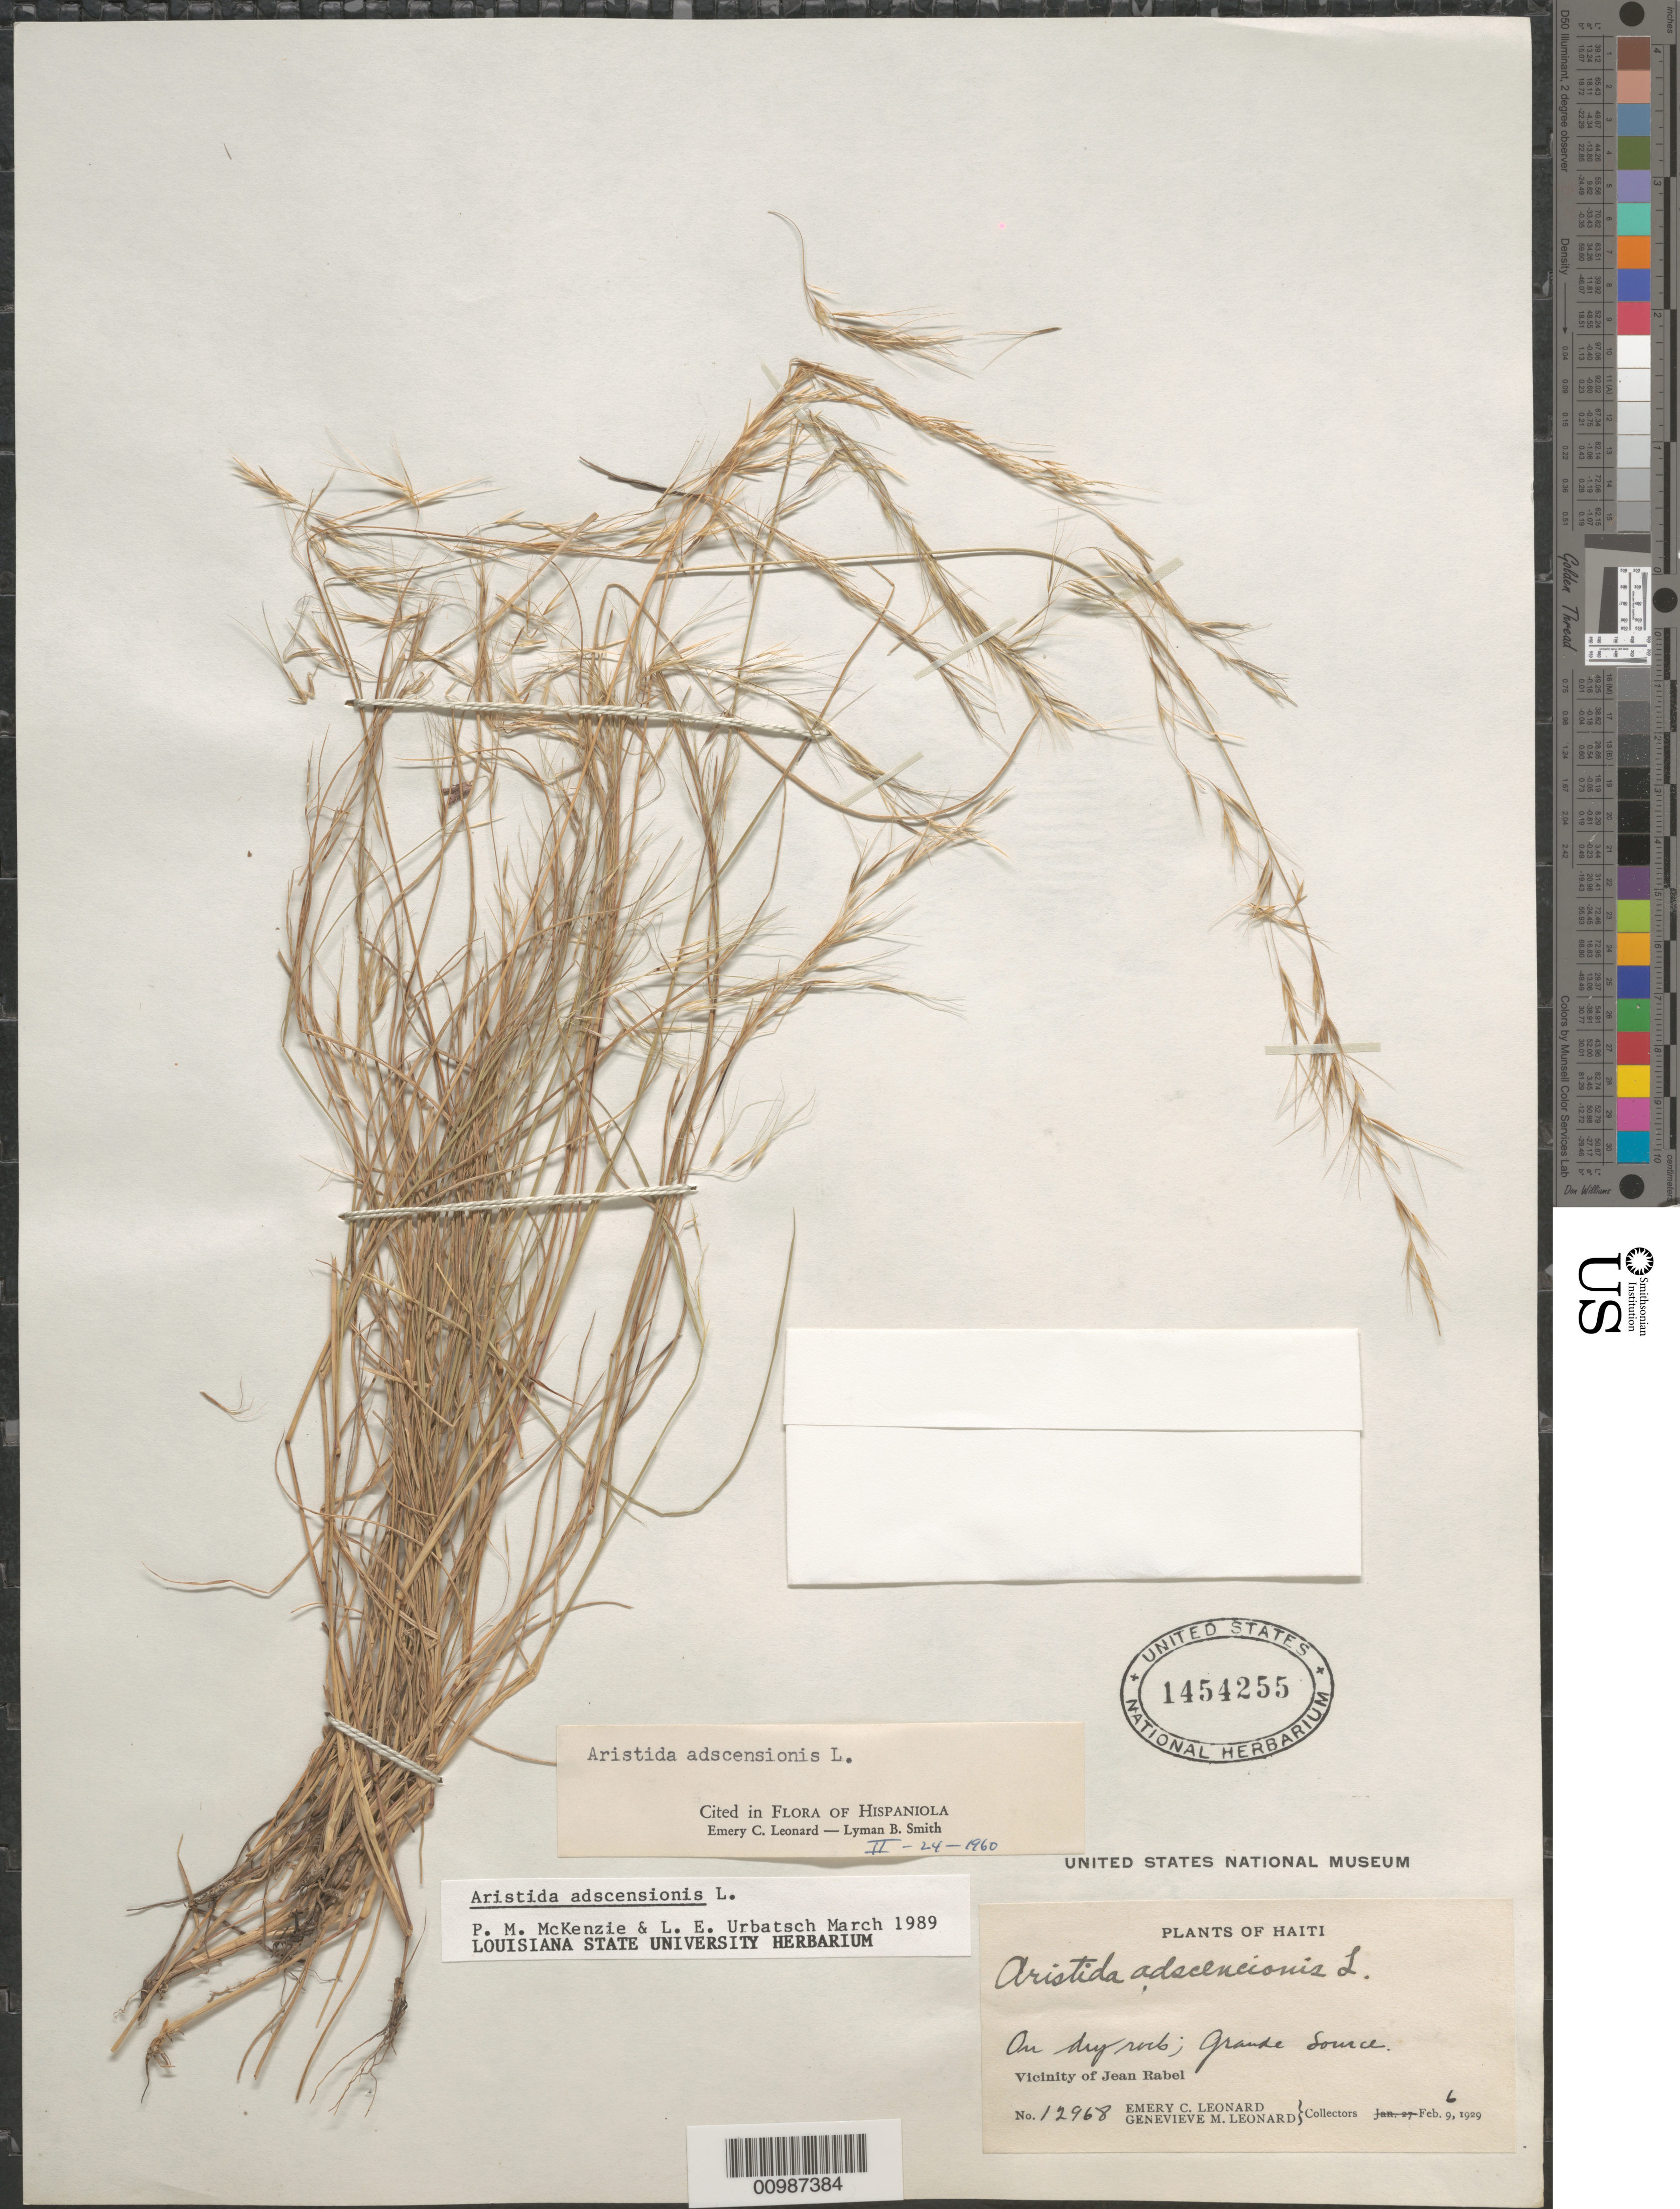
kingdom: Plantae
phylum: Tracheophyta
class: Liliopsida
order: Poales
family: Poaceae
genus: Aristida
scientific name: Aristida adscensionis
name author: L.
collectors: E. C. Leonard & G. M. Leonard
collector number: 12968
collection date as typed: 06 Feb 1929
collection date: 1929-02-06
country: Haiti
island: Hispaniola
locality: Vicinity of Jean Rabel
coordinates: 0 N, 0 E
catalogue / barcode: US 1454255